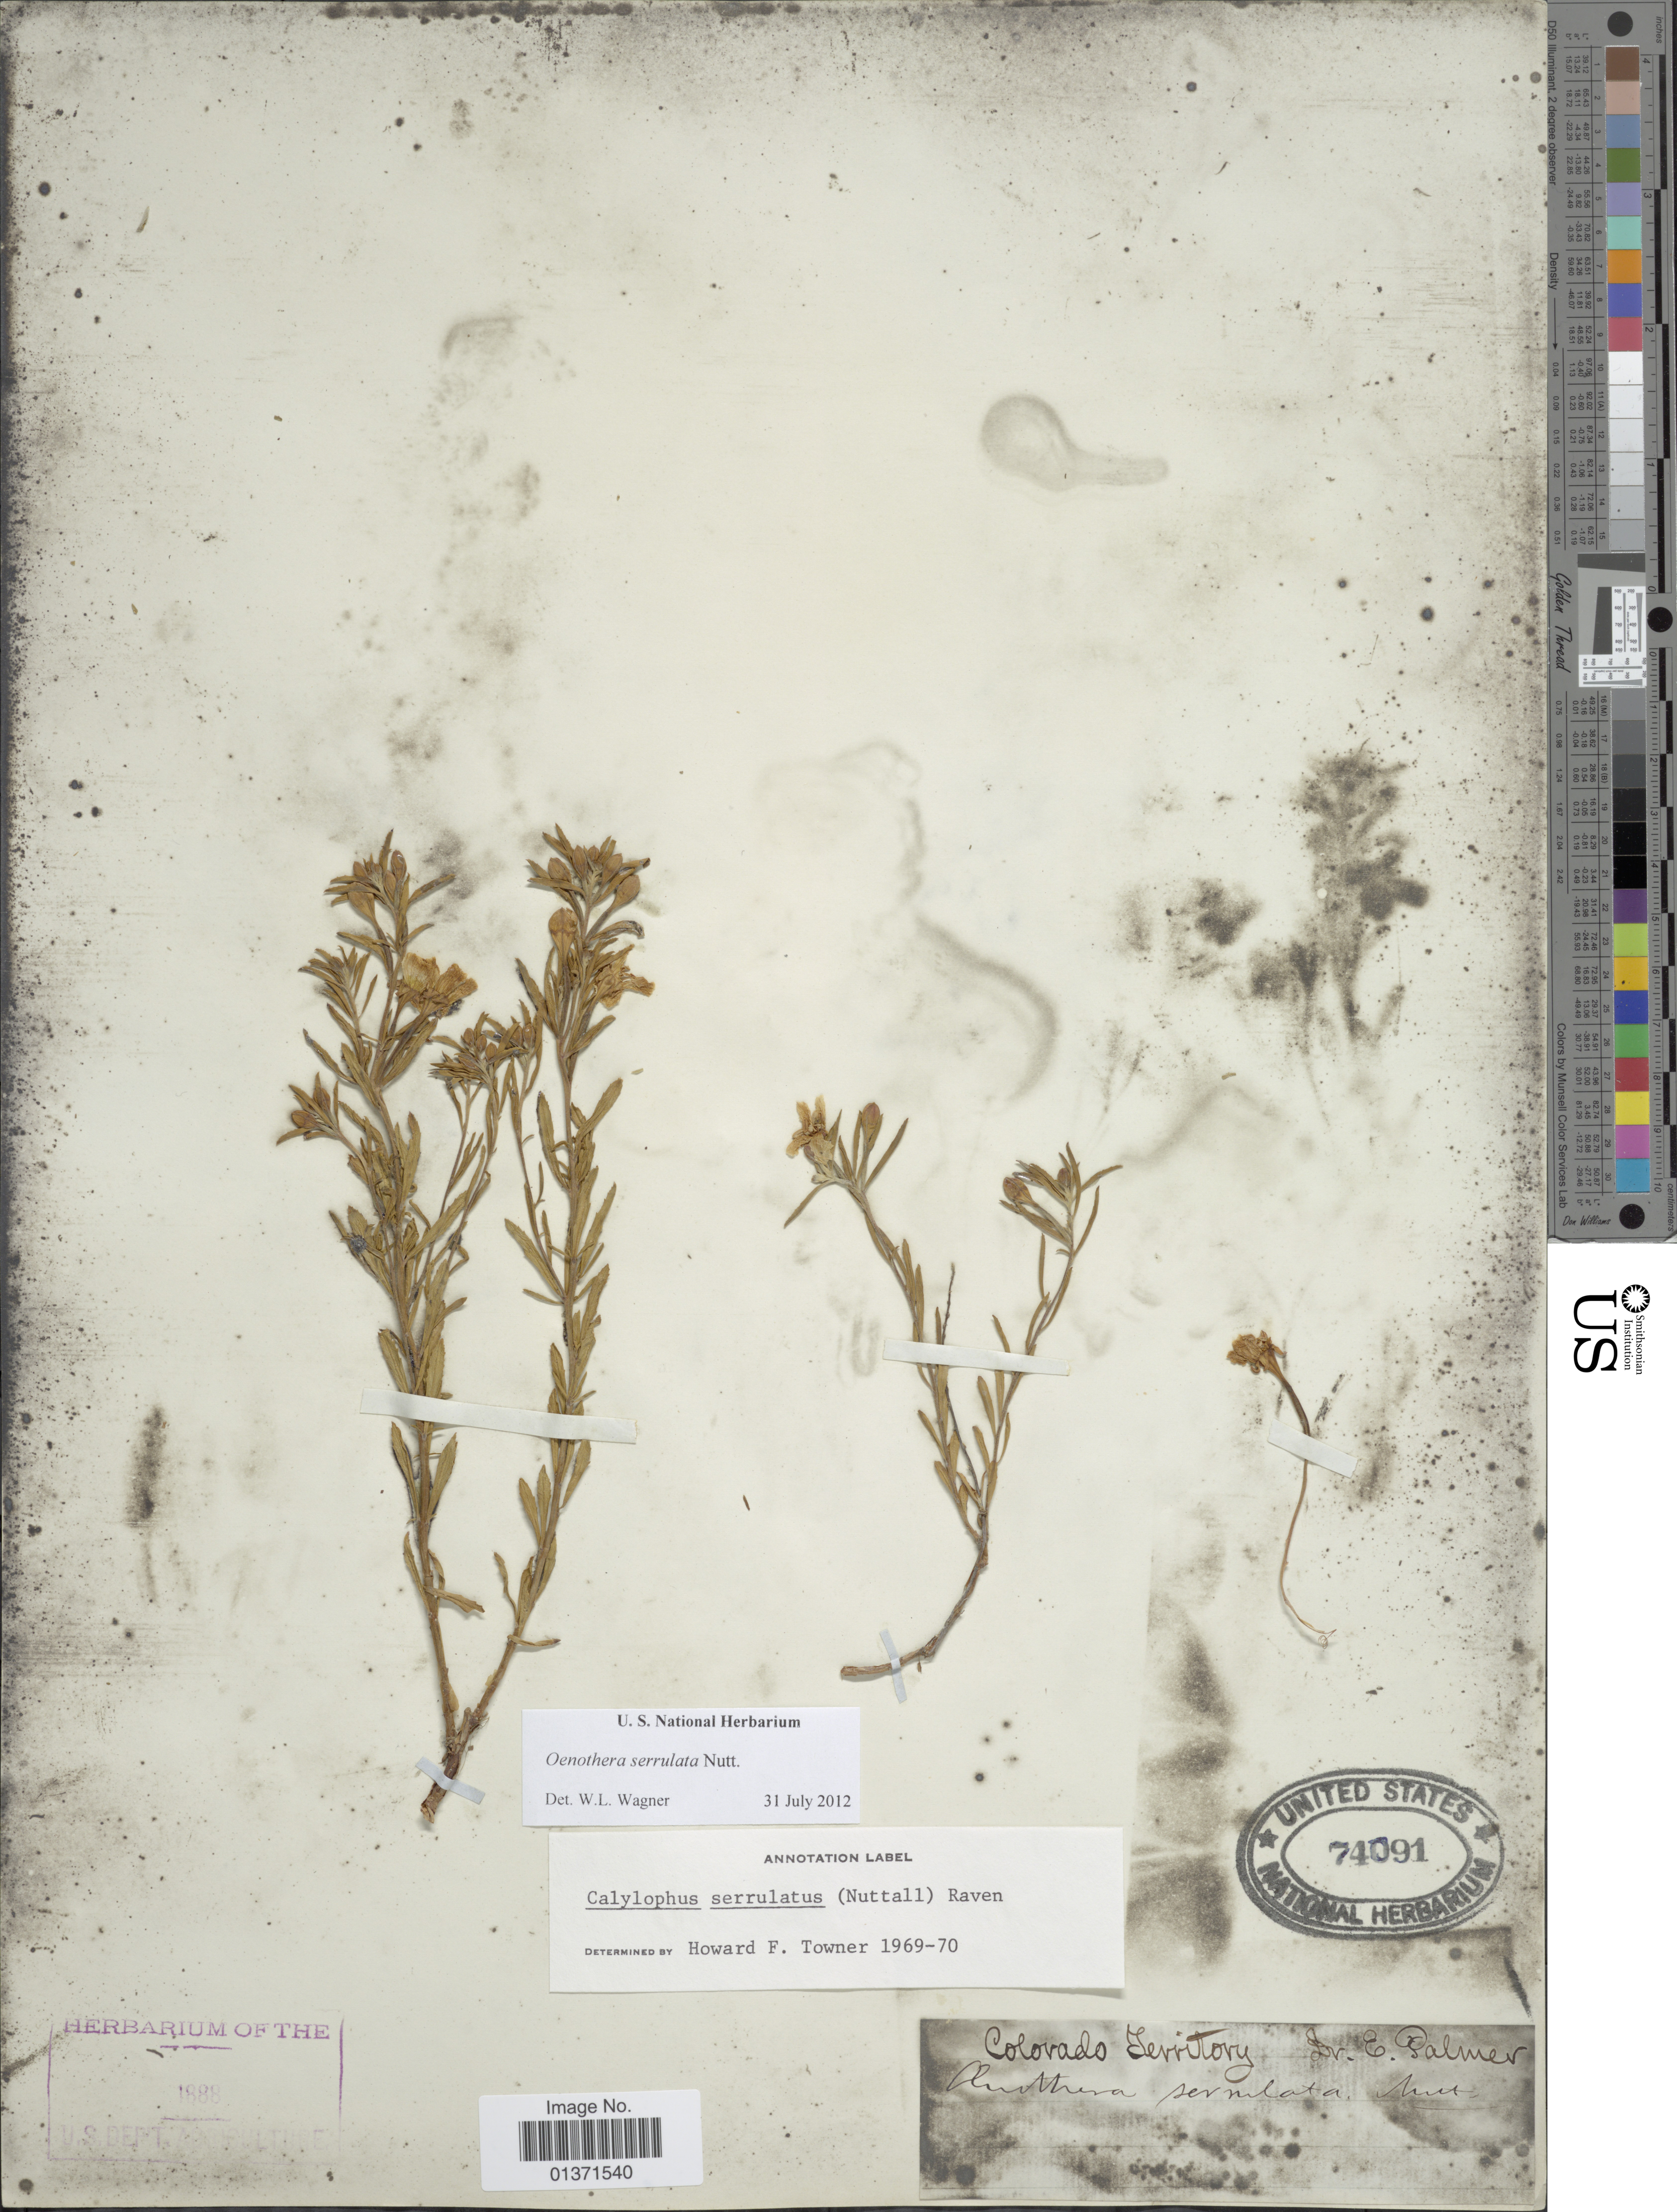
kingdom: Plantae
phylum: Tracheophyta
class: Magnoliopsida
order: Myrtales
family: Onagraceae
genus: Oenothera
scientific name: Oenothera serrulata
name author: Nutt.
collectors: E. Palmer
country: United States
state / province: Colorado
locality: Colorado Territory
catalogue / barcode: US 74091